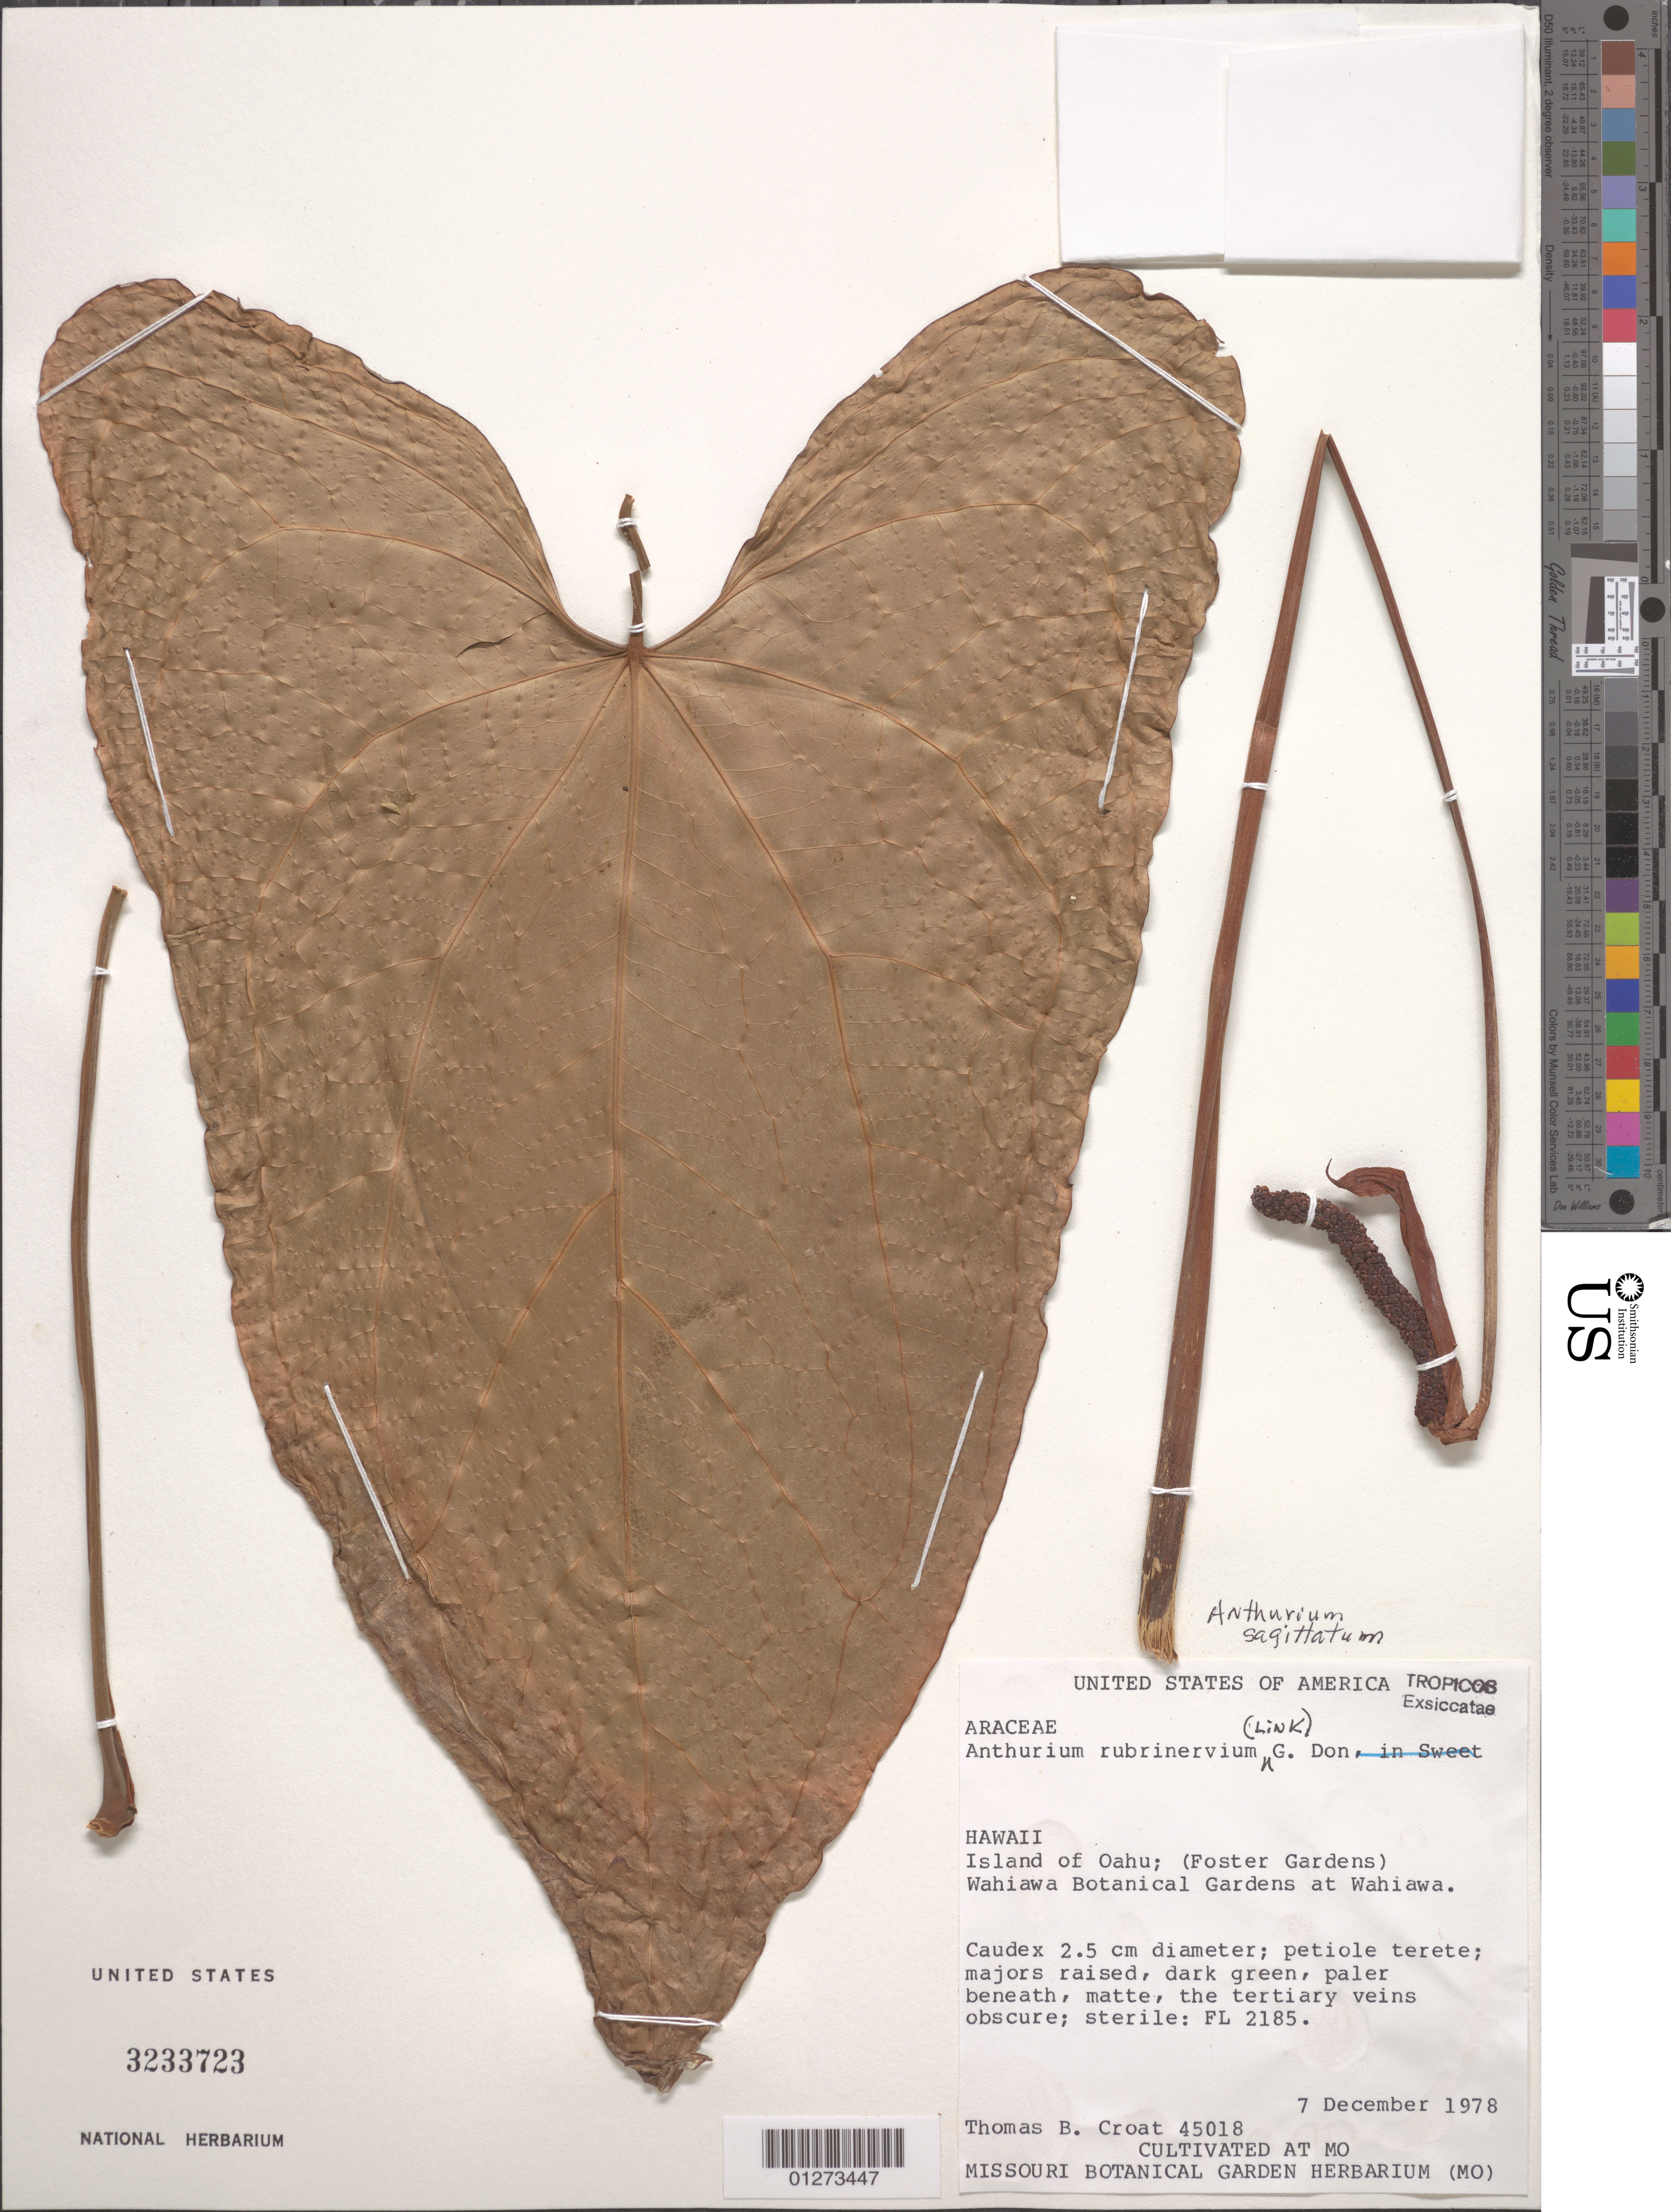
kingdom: Plantae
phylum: Tracheophyta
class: Liliopsida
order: Alismatales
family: Araceae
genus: Anthurium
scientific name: Anthurium sagittatum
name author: (Sims) G. Don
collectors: T. B. Croat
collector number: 45018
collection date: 1978-12-07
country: United States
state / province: Hawaii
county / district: Honolulu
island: Oahu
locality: Wahiawa Botanical Gardens at Wahiawa.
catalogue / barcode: US 3233723